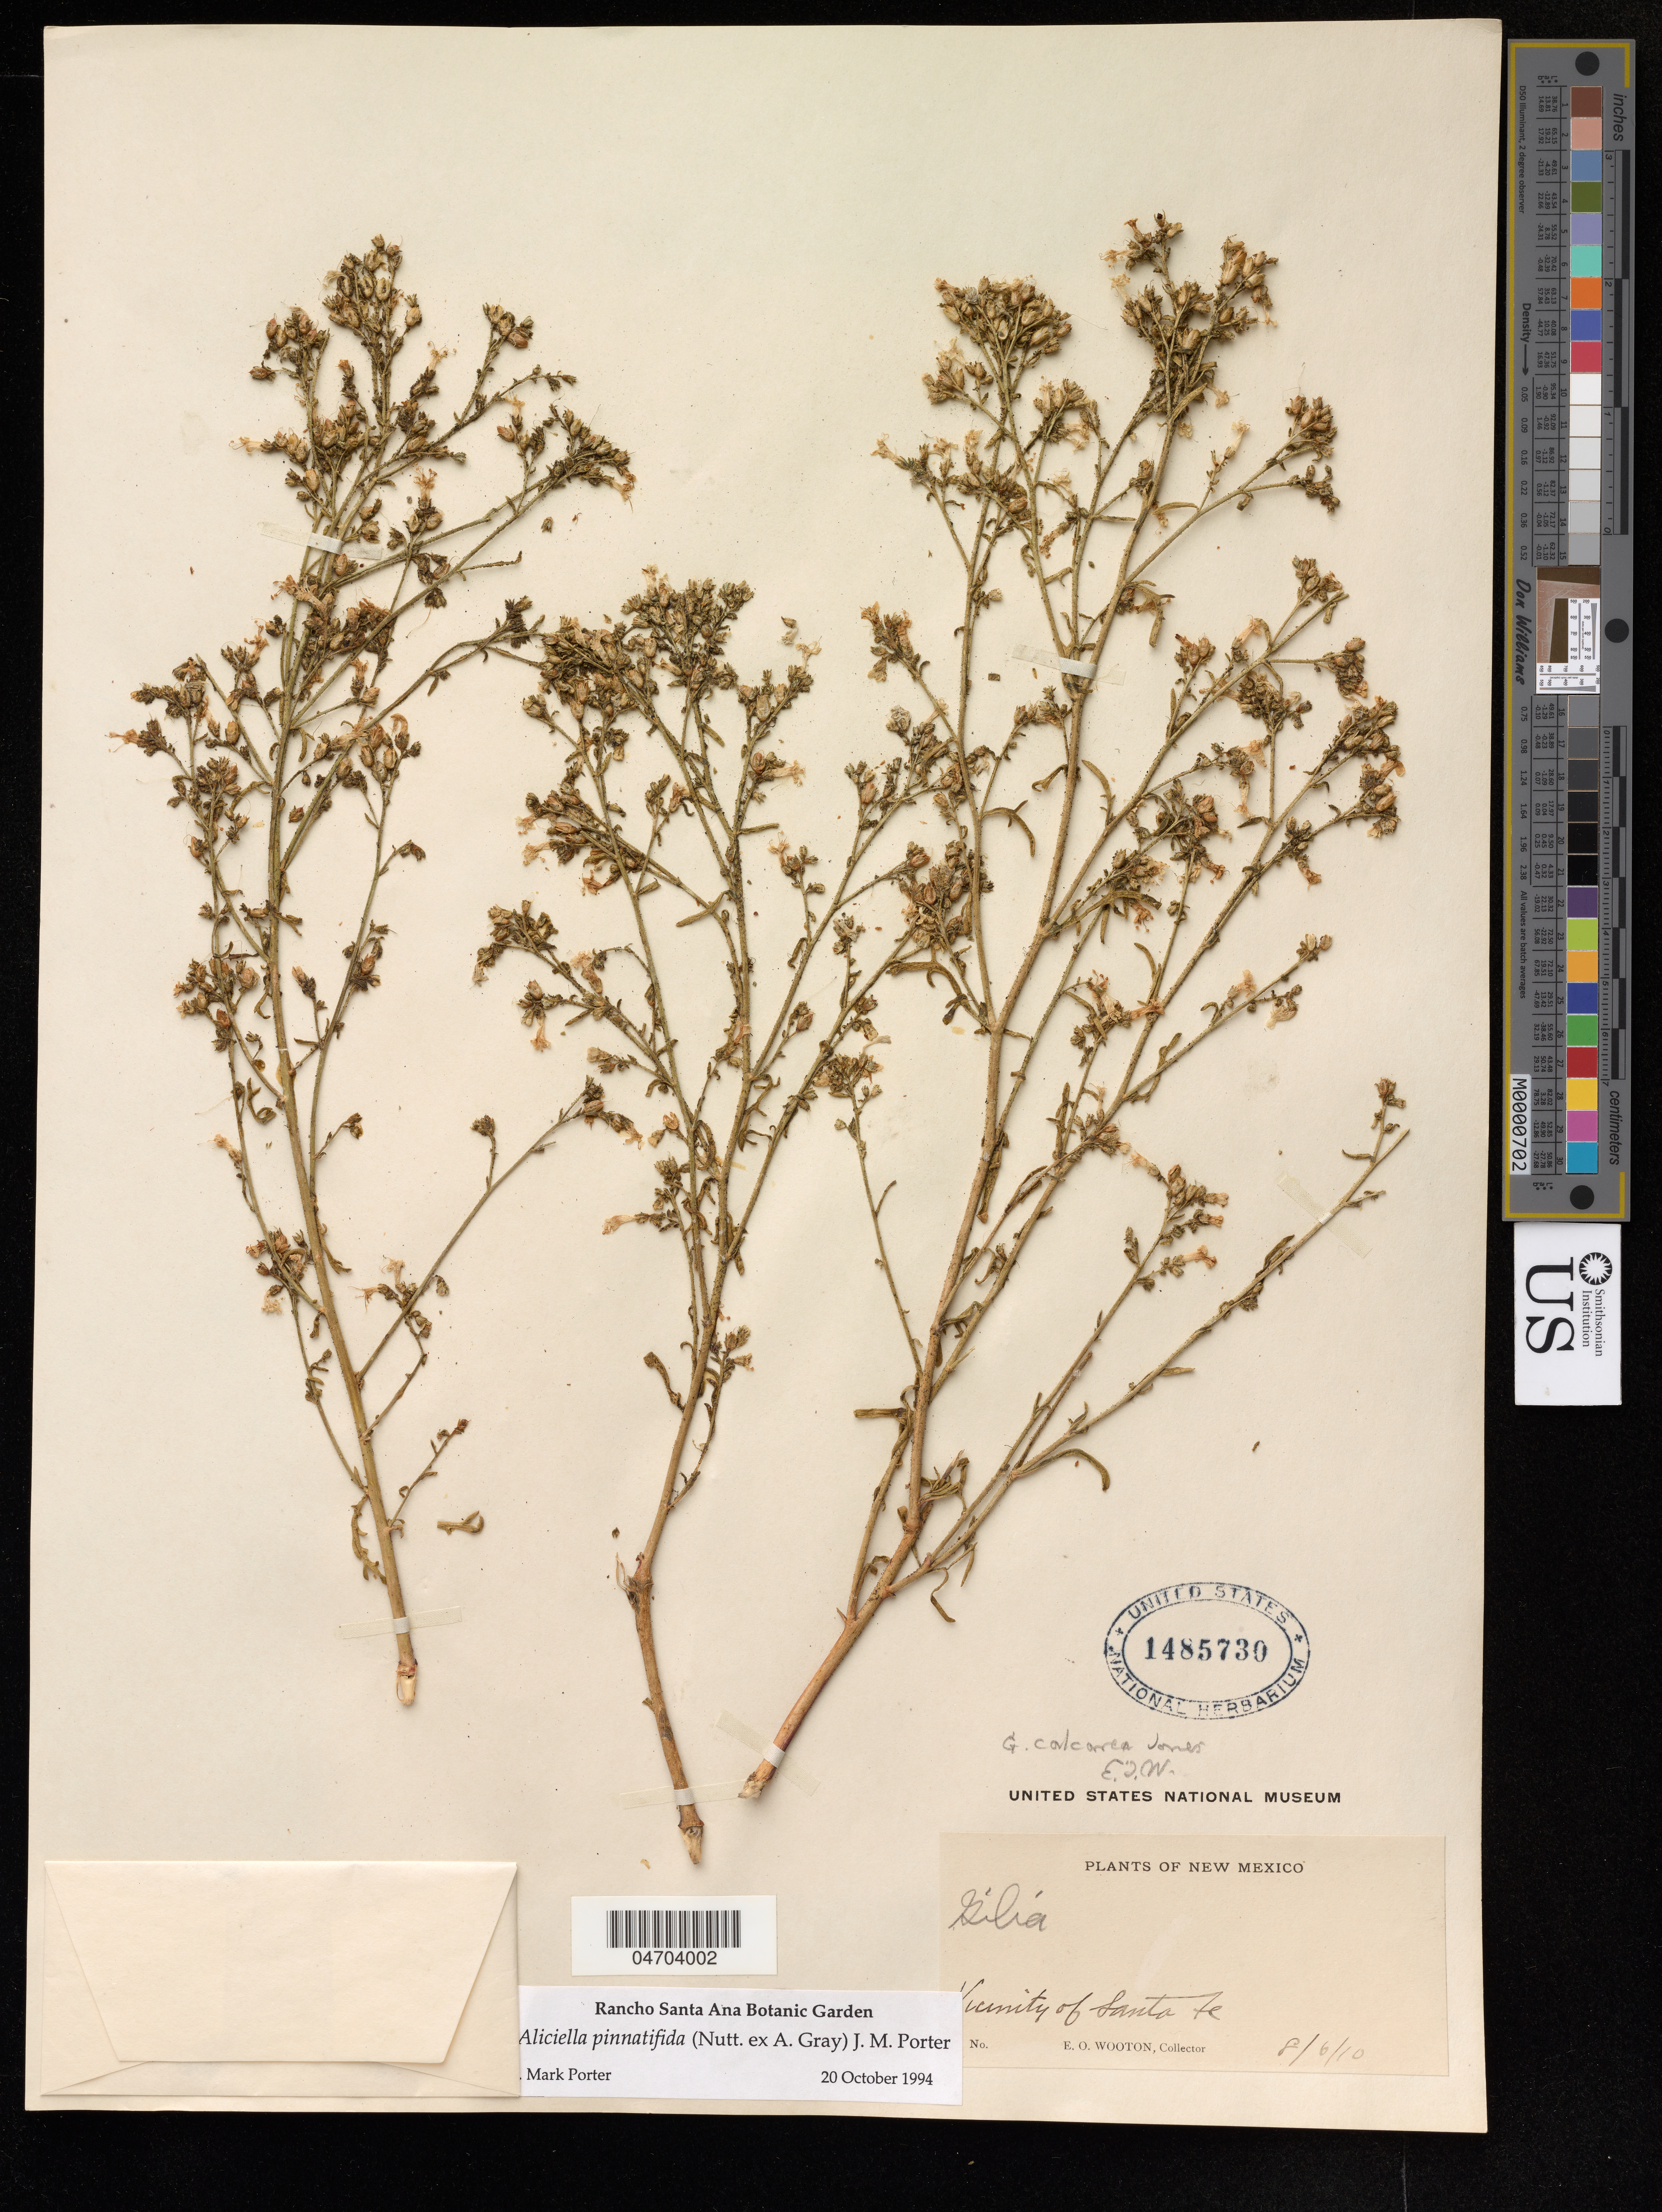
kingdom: Plantae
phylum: Tracheophyta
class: Magnoliopsida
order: Ericales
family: Polemoniaceae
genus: Aliciella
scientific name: Aliciella pinnatifida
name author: (Nutt. ex A. Gray) J.M. Porter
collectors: E. Wooton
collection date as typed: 6 Aug10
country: United States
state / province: New Mexico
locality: Vicinity of Sante Fe.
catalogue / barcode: US 1485730